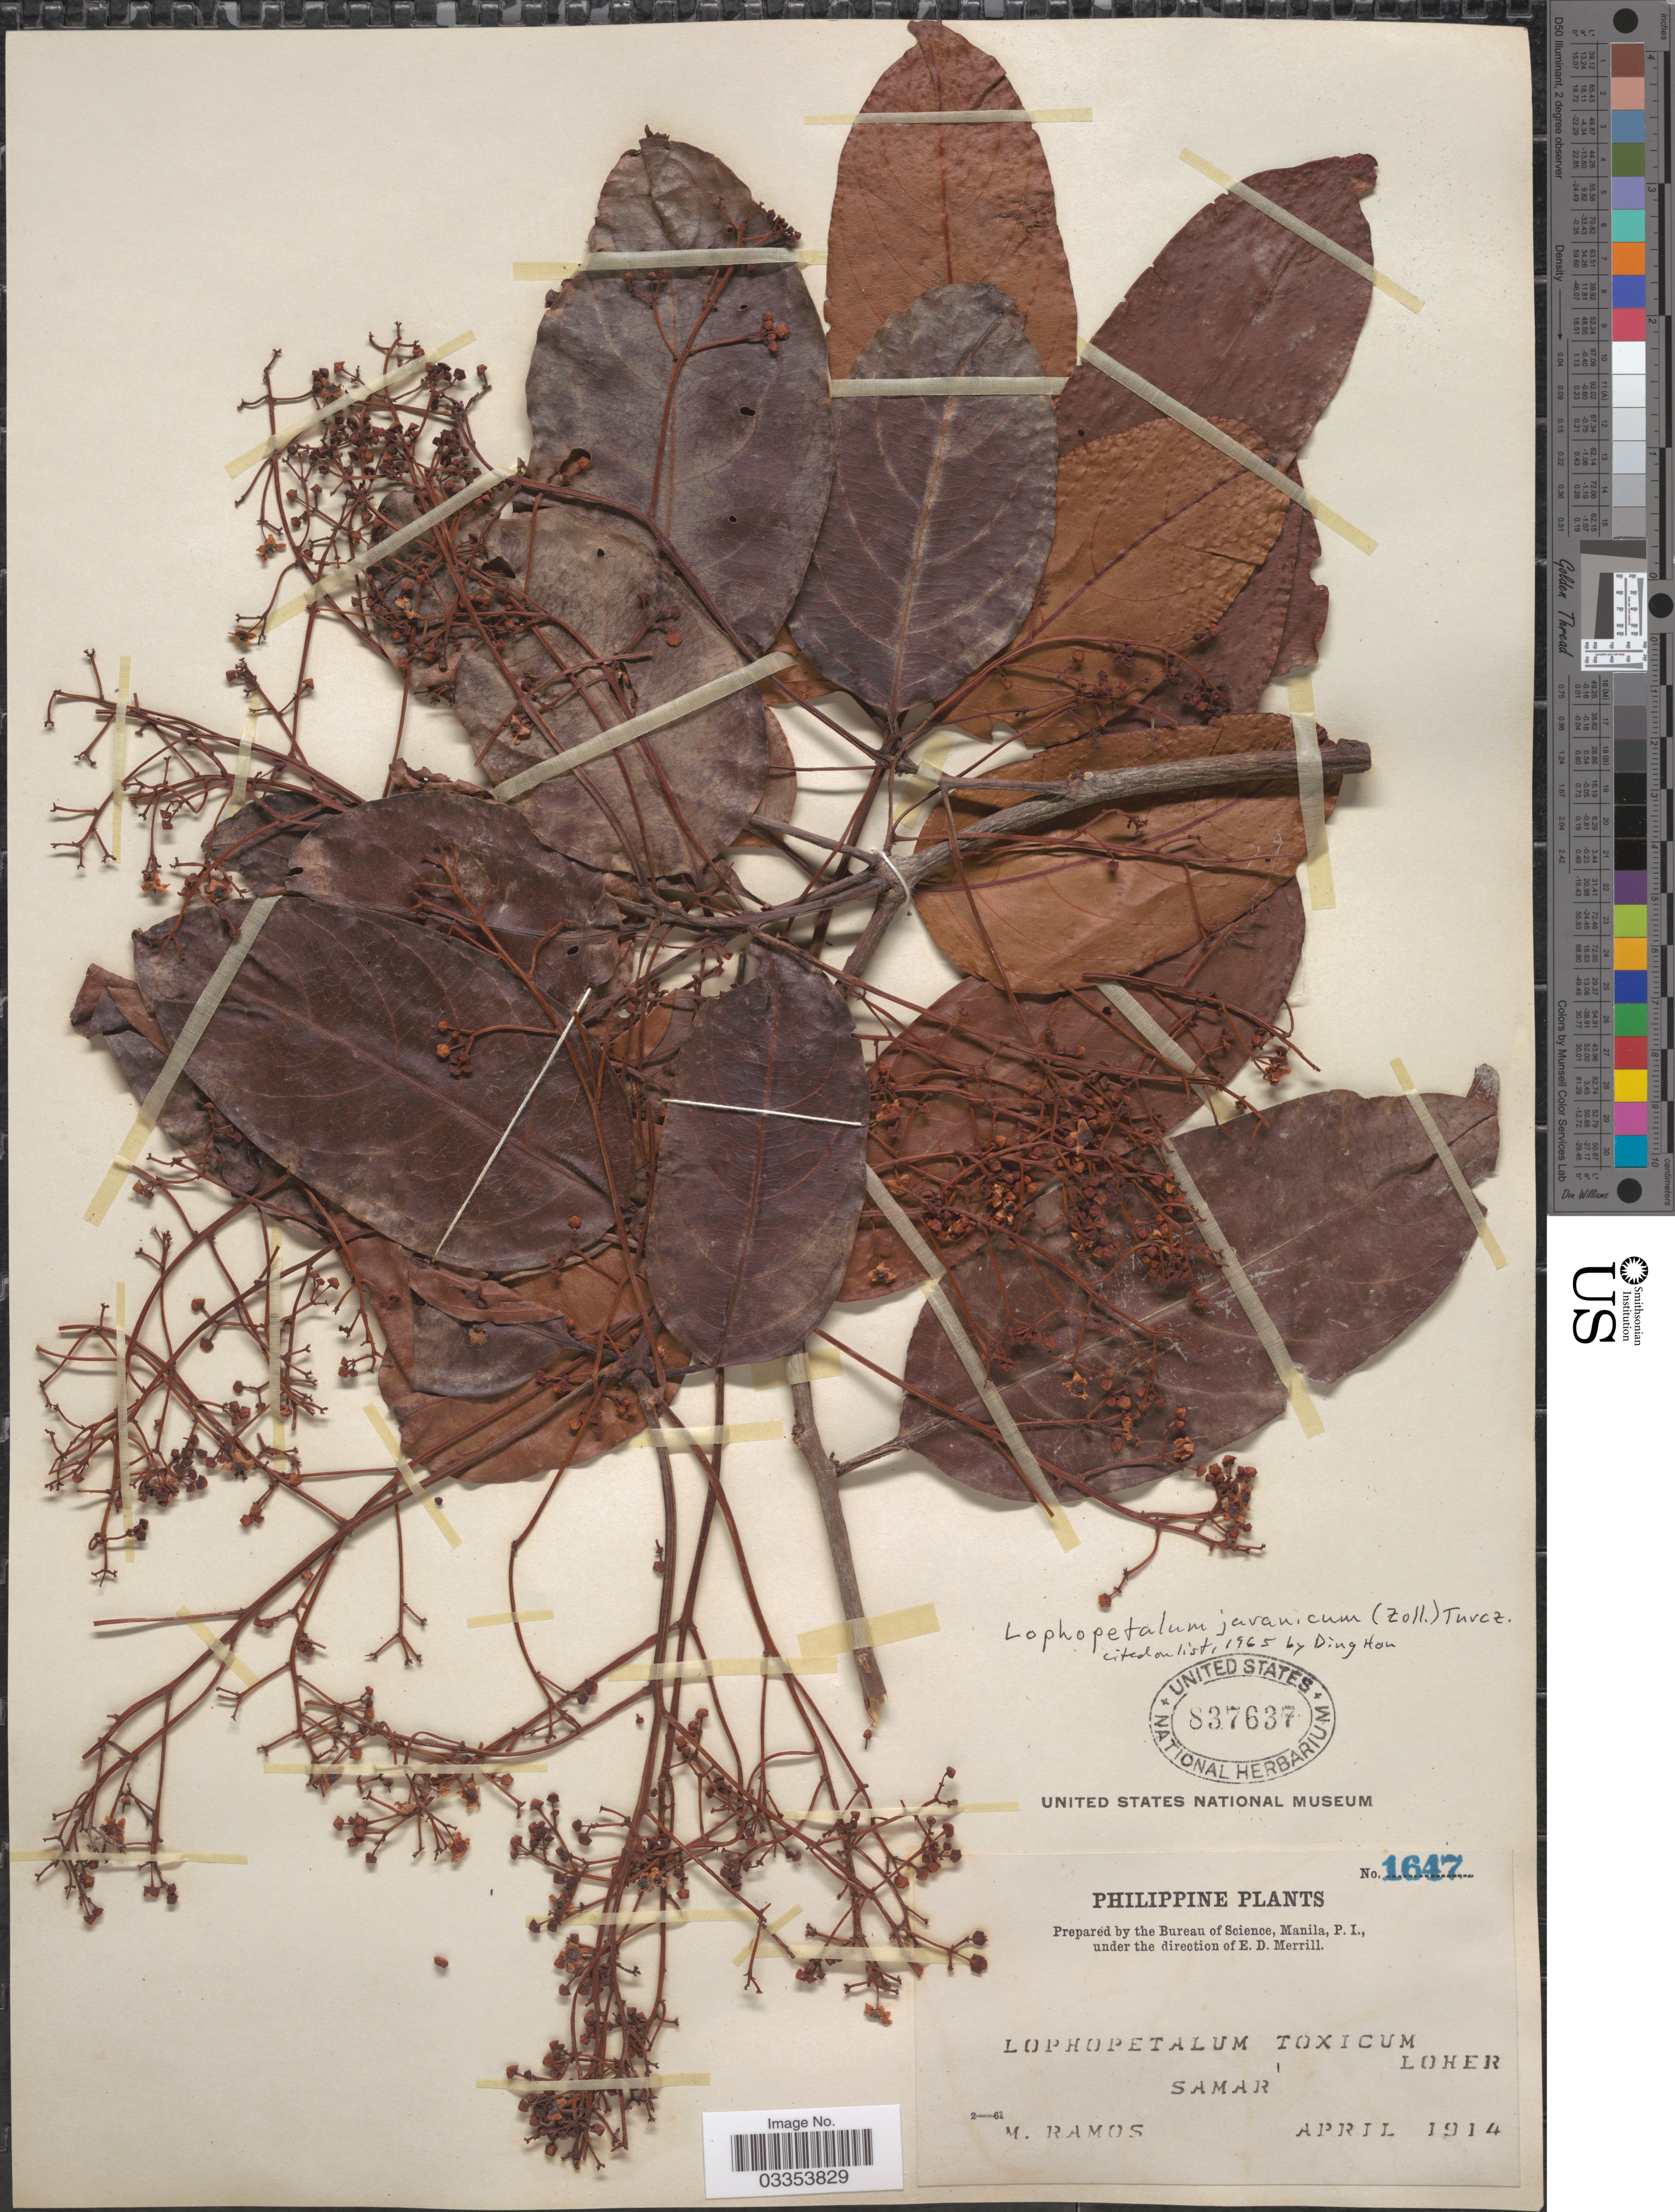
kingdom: Plantae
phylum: Tracheophyta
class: Magnoliopsida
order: Celastrales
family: Celastraceae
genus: Lophopetalum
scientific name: Lophopetalum javanicum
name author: (Zoll.) Turcz.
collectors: M. Ramos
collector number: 1647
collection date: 1914-04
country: Philippines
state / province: Eastern Visayas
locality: Samar.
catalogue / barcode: US 837637